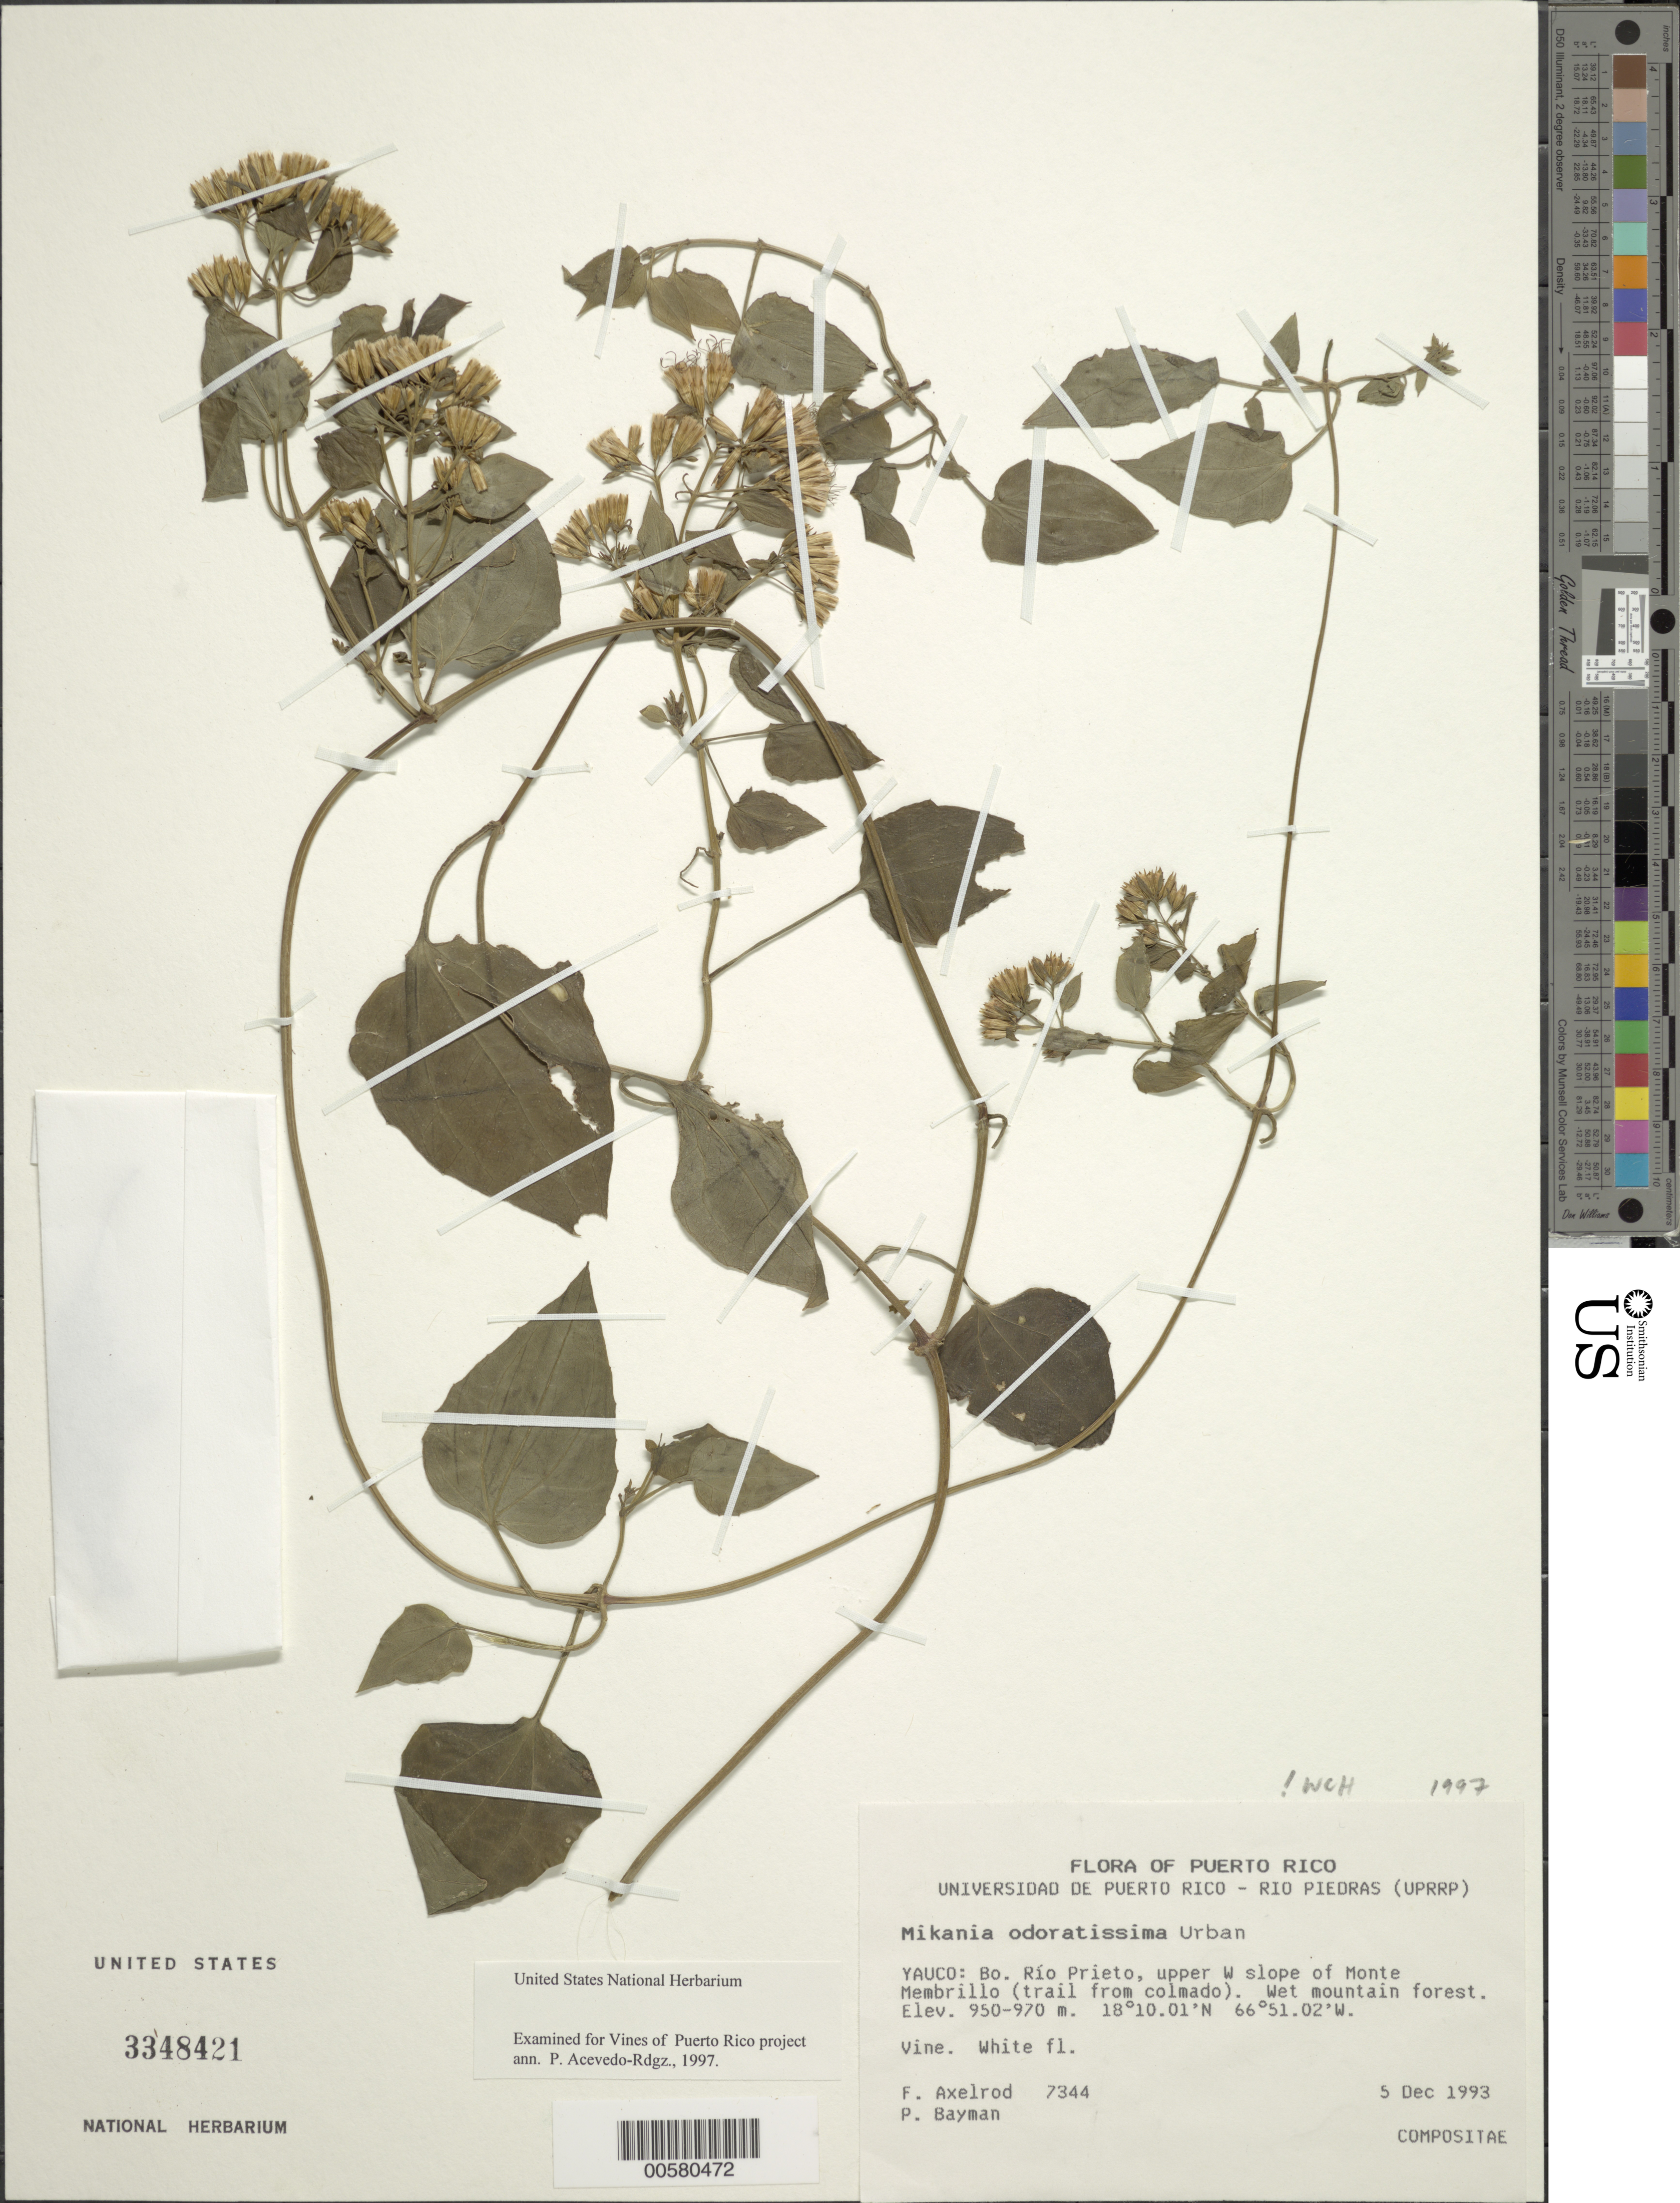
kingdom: Plantae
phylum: Tracheophyta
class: Magnoliopsida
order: Asterales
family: Asteraceae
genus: Mikania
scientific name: Mikania odoratissima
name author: Urb.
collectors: F. S. Axelrod & P. Bayman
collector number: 7344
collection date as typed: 05 Dec 1993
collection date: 1993-12-05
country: Puerto Rico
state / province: Yauco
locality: Yauco: Bo Río Prieto, upper W slope of Monte Membrillo (trail from Colmado).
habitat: Wet mountain forest.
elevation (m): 950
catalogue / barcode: US 3348421